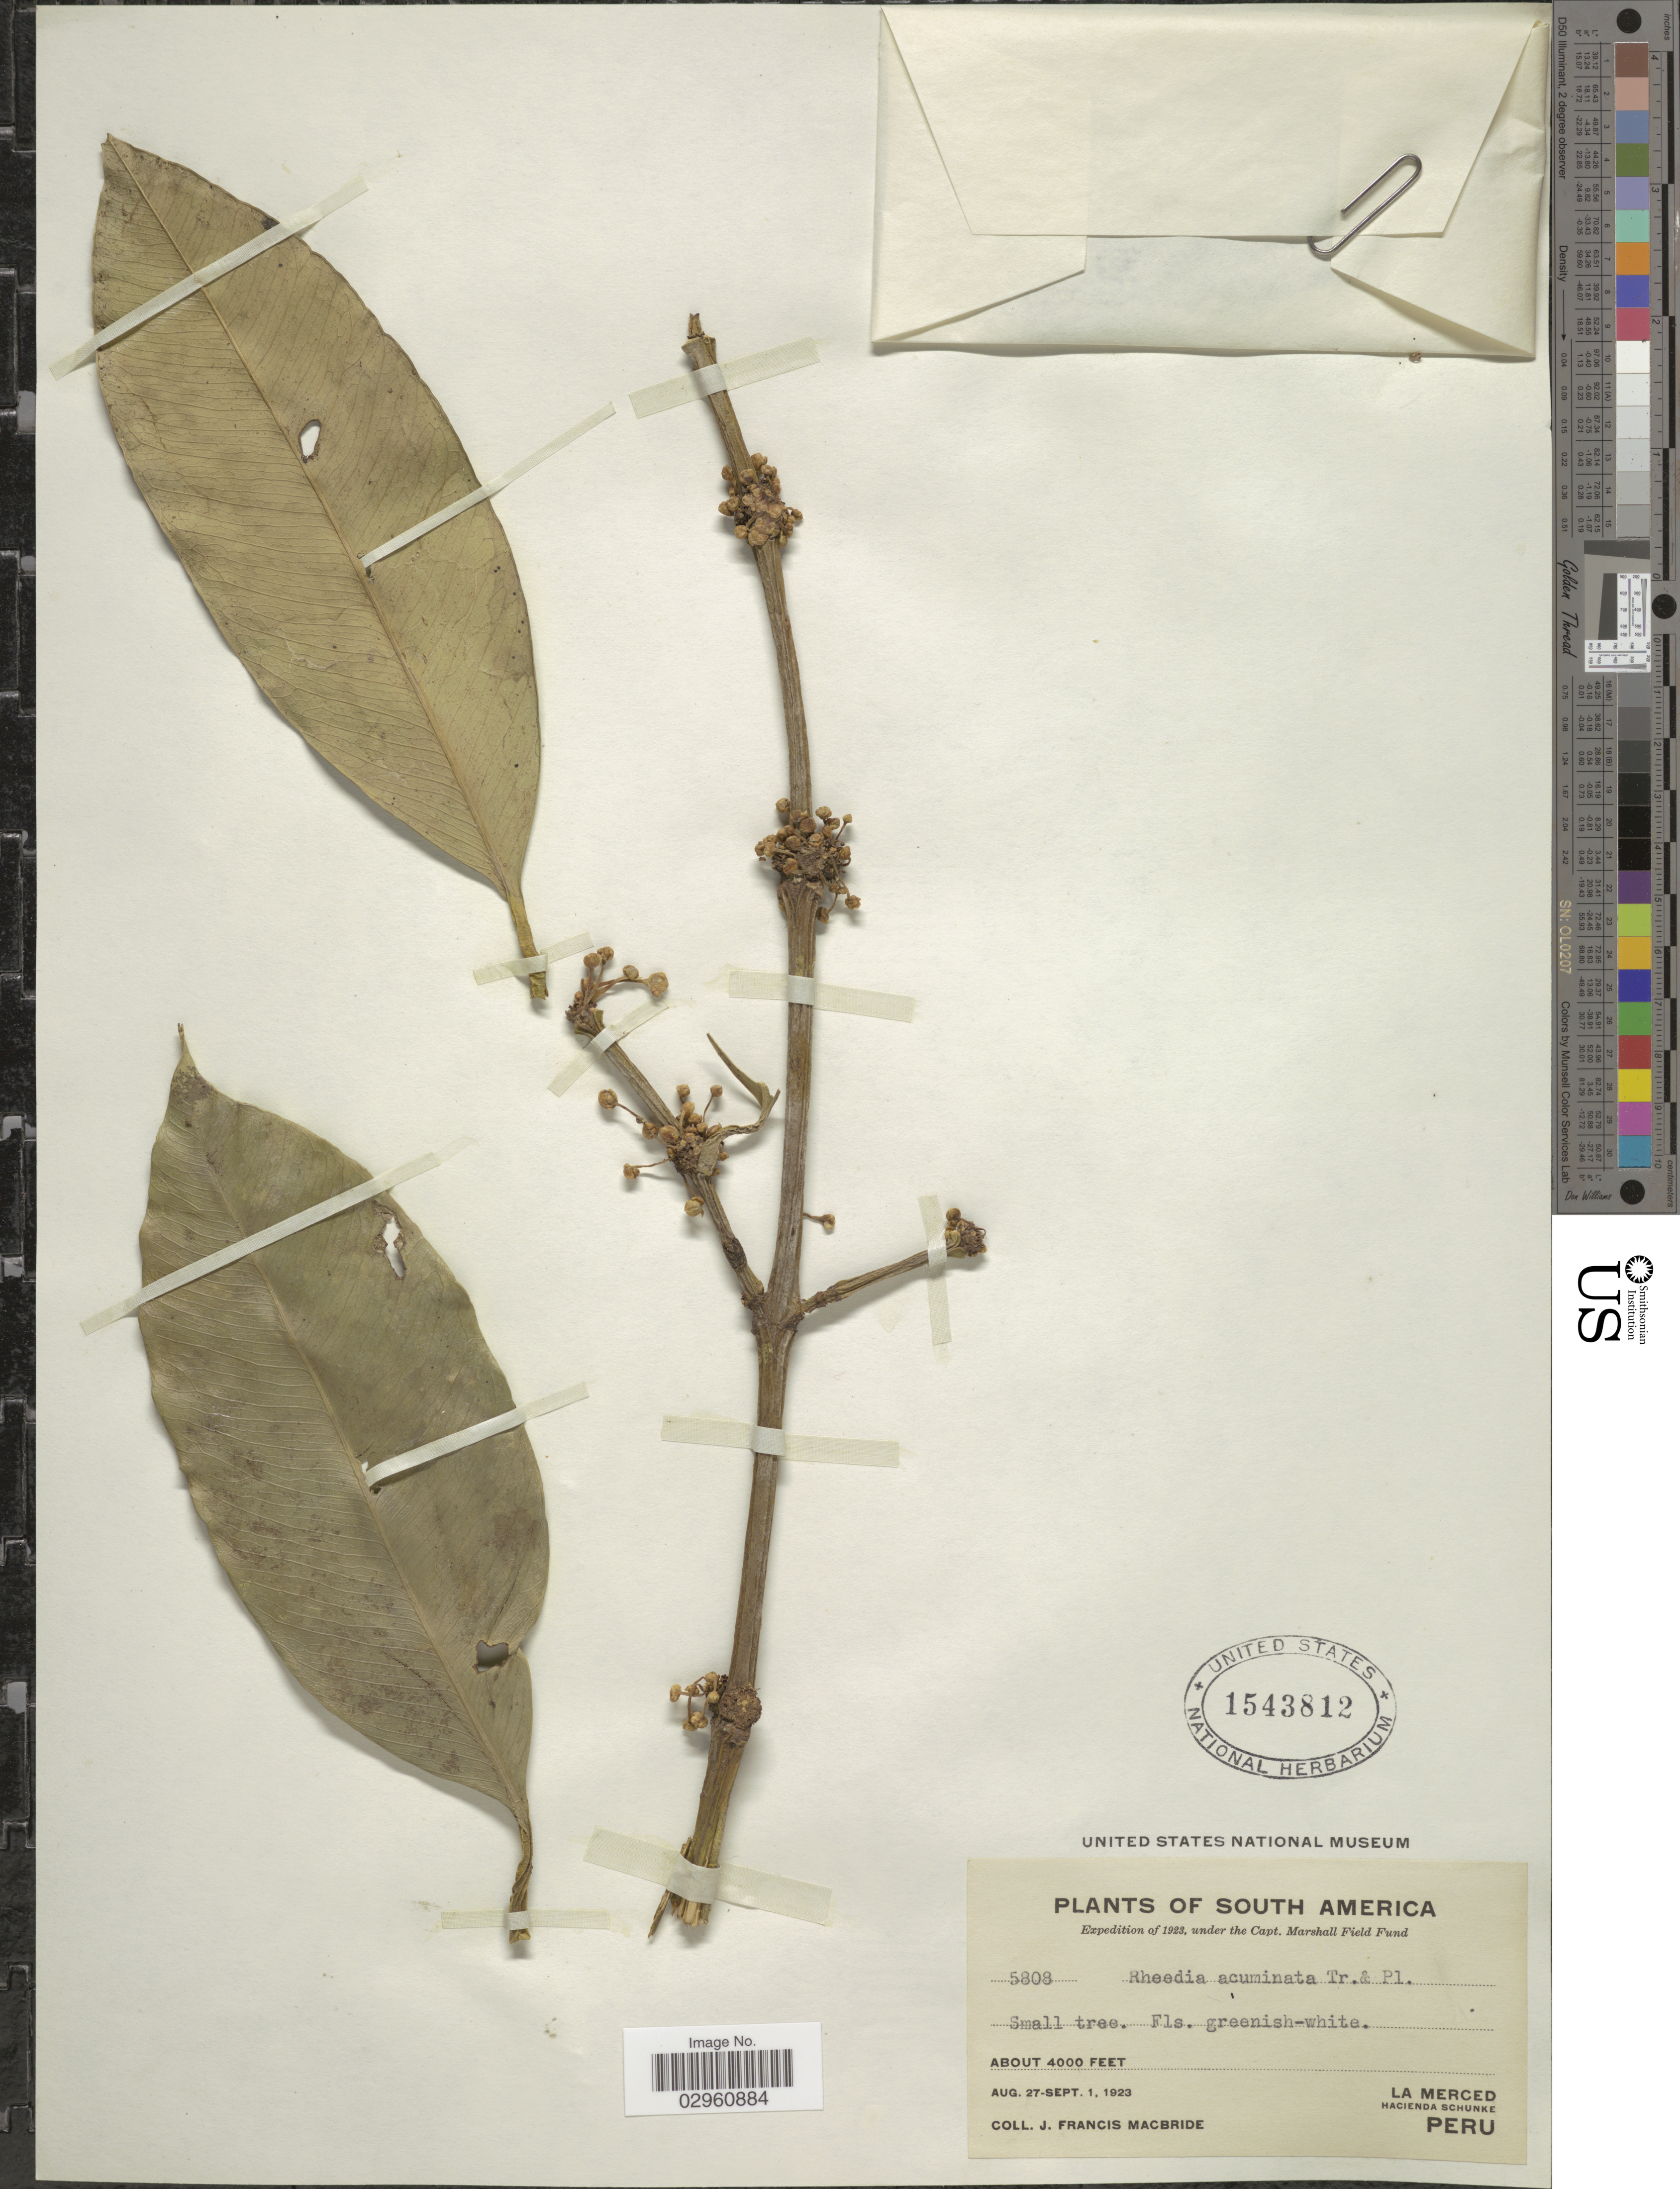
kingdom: Plantae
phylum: Tracheophyta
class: Magnoliopsida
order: Malpighiales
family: Clusiaceae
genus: Garcinia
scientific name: Garcinia madruno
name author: (Kunth) Hammel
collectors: J. F. Macbride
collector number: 5808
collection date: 1923-08-27/1923-09-01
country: Peru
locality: La Merced Hacienda Schunke.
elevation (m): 1219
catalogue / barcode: US 1543812